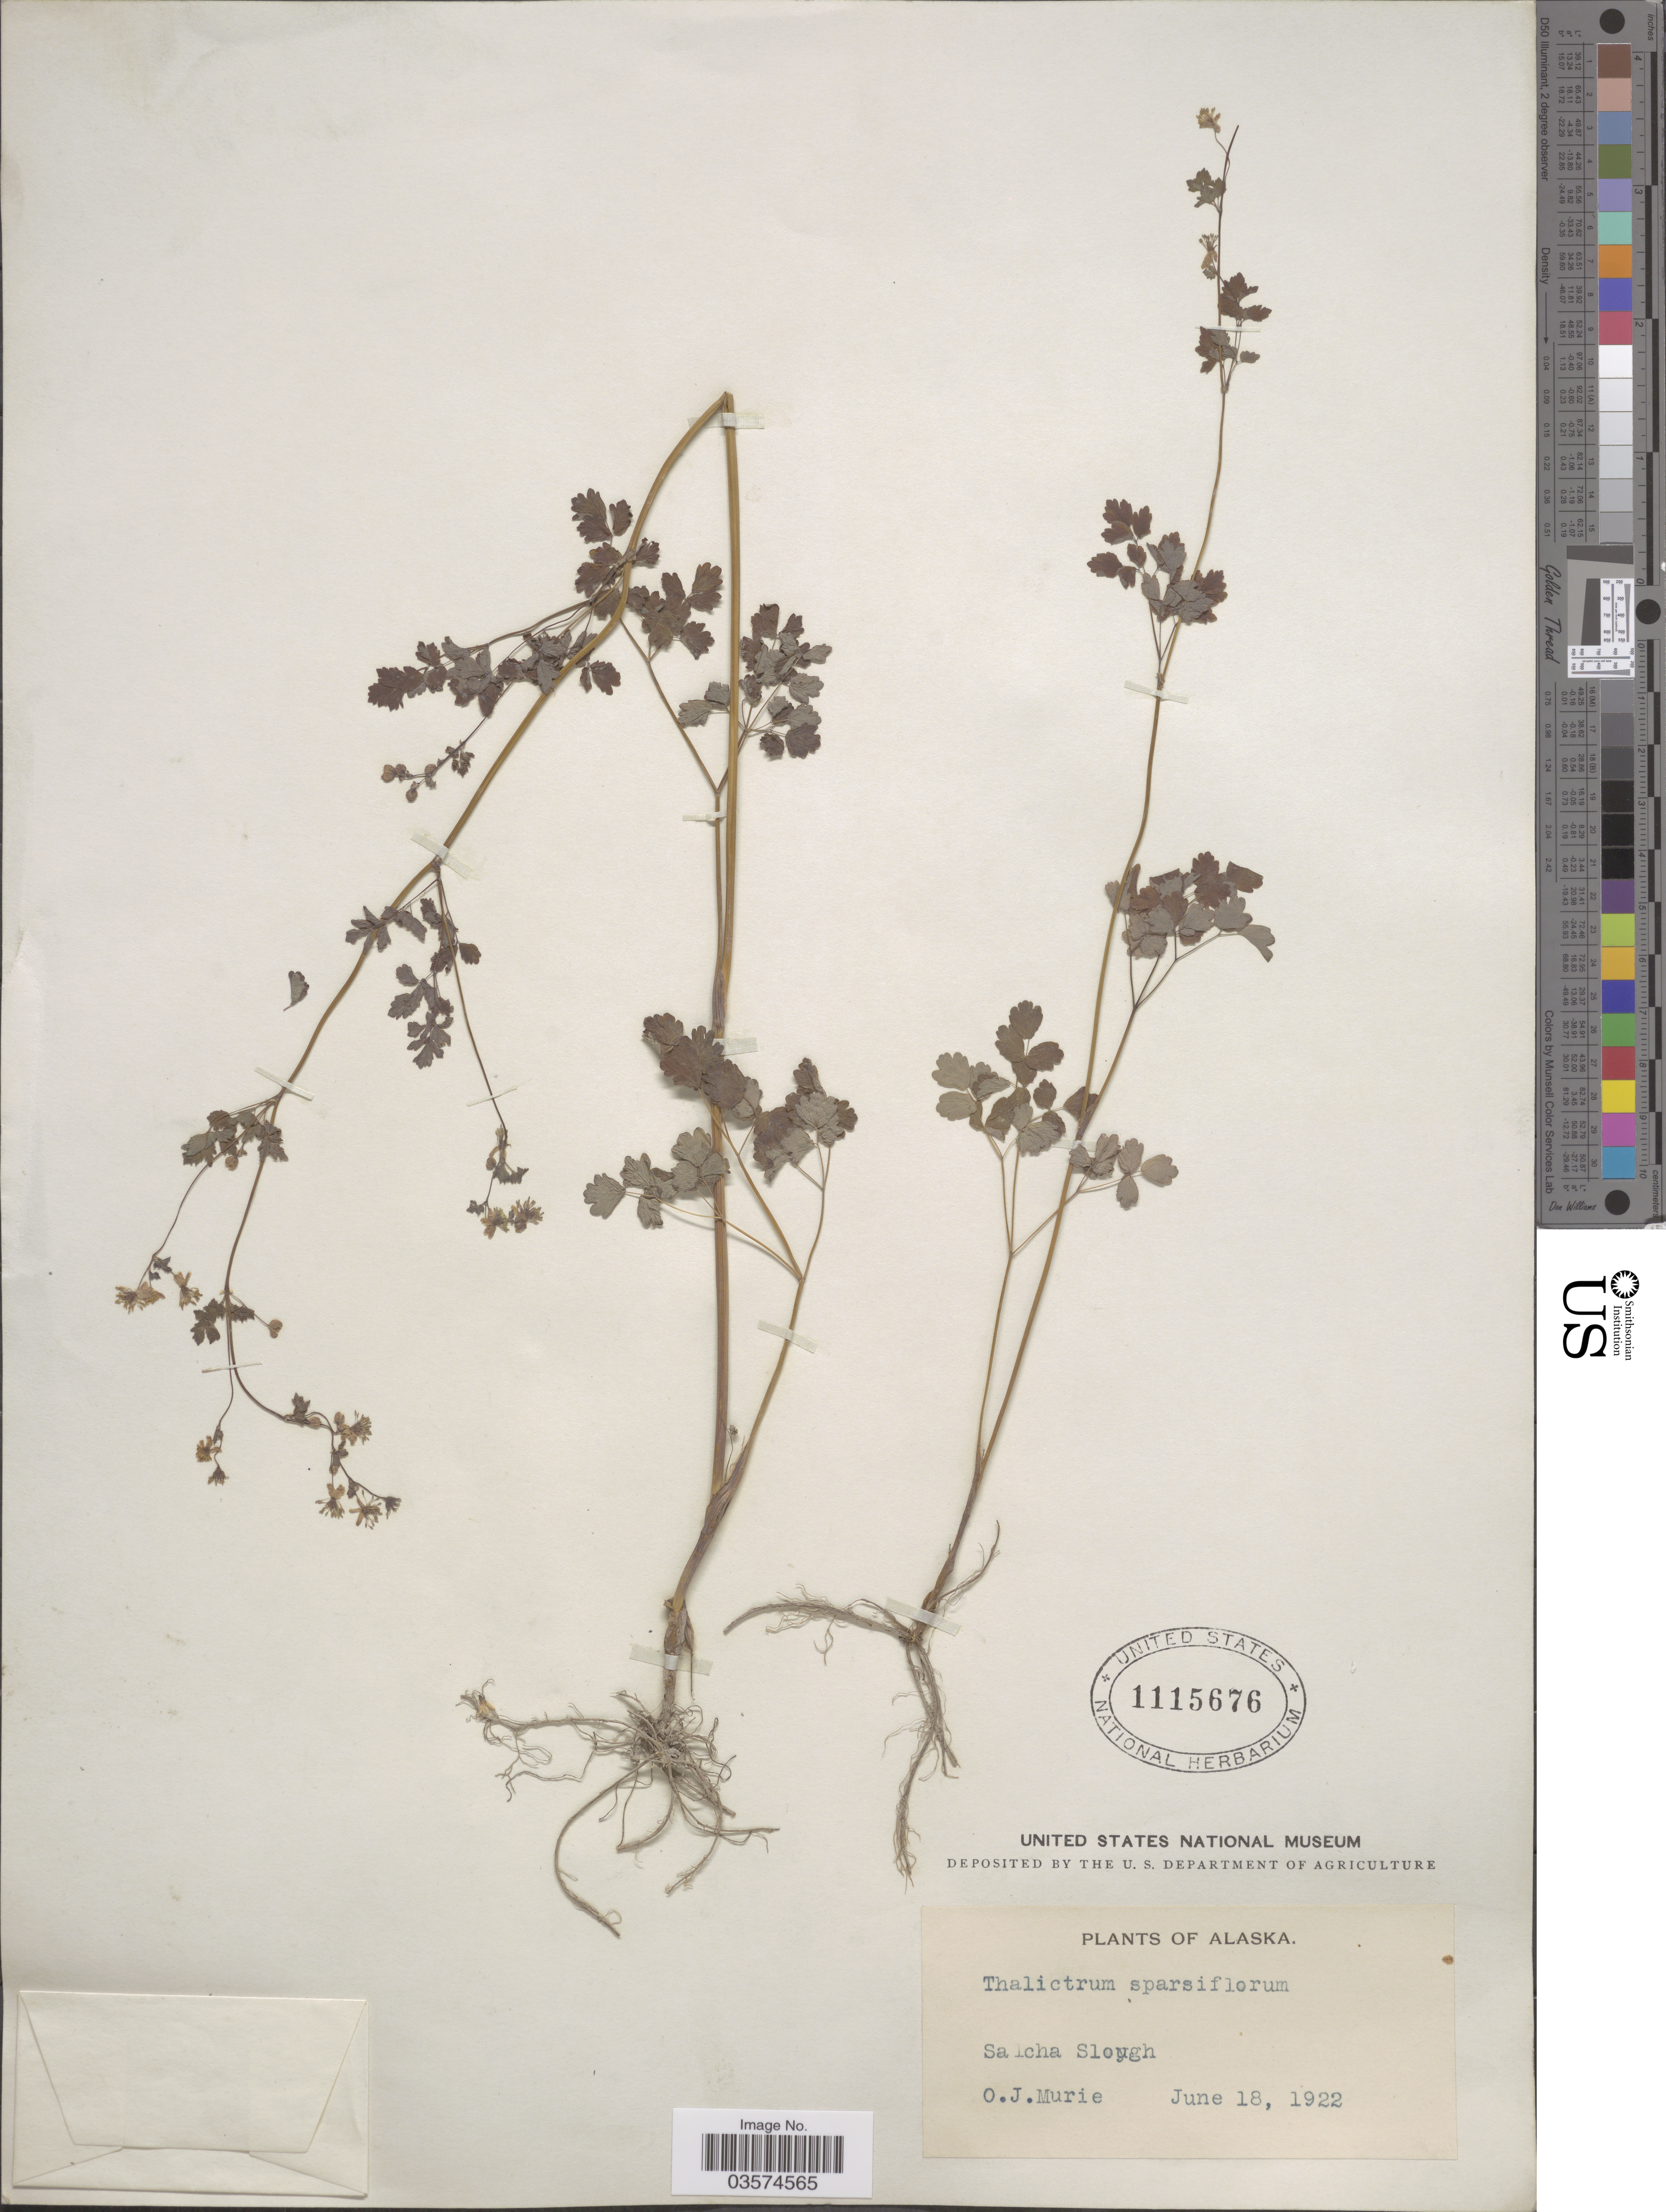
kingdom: Plantae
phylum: Tracheophyta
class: Magnoliopsida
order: Ranunculales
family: Ranunculaceae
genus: Thalictrum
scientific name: Thalictrum sparsiflorum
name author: Turcz. ex Fisch. & C.A. Mey.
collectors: O. Murie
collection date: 1922-06-18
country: United States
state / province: Alaska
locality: Salcha Slough.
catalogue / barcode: US 1115676